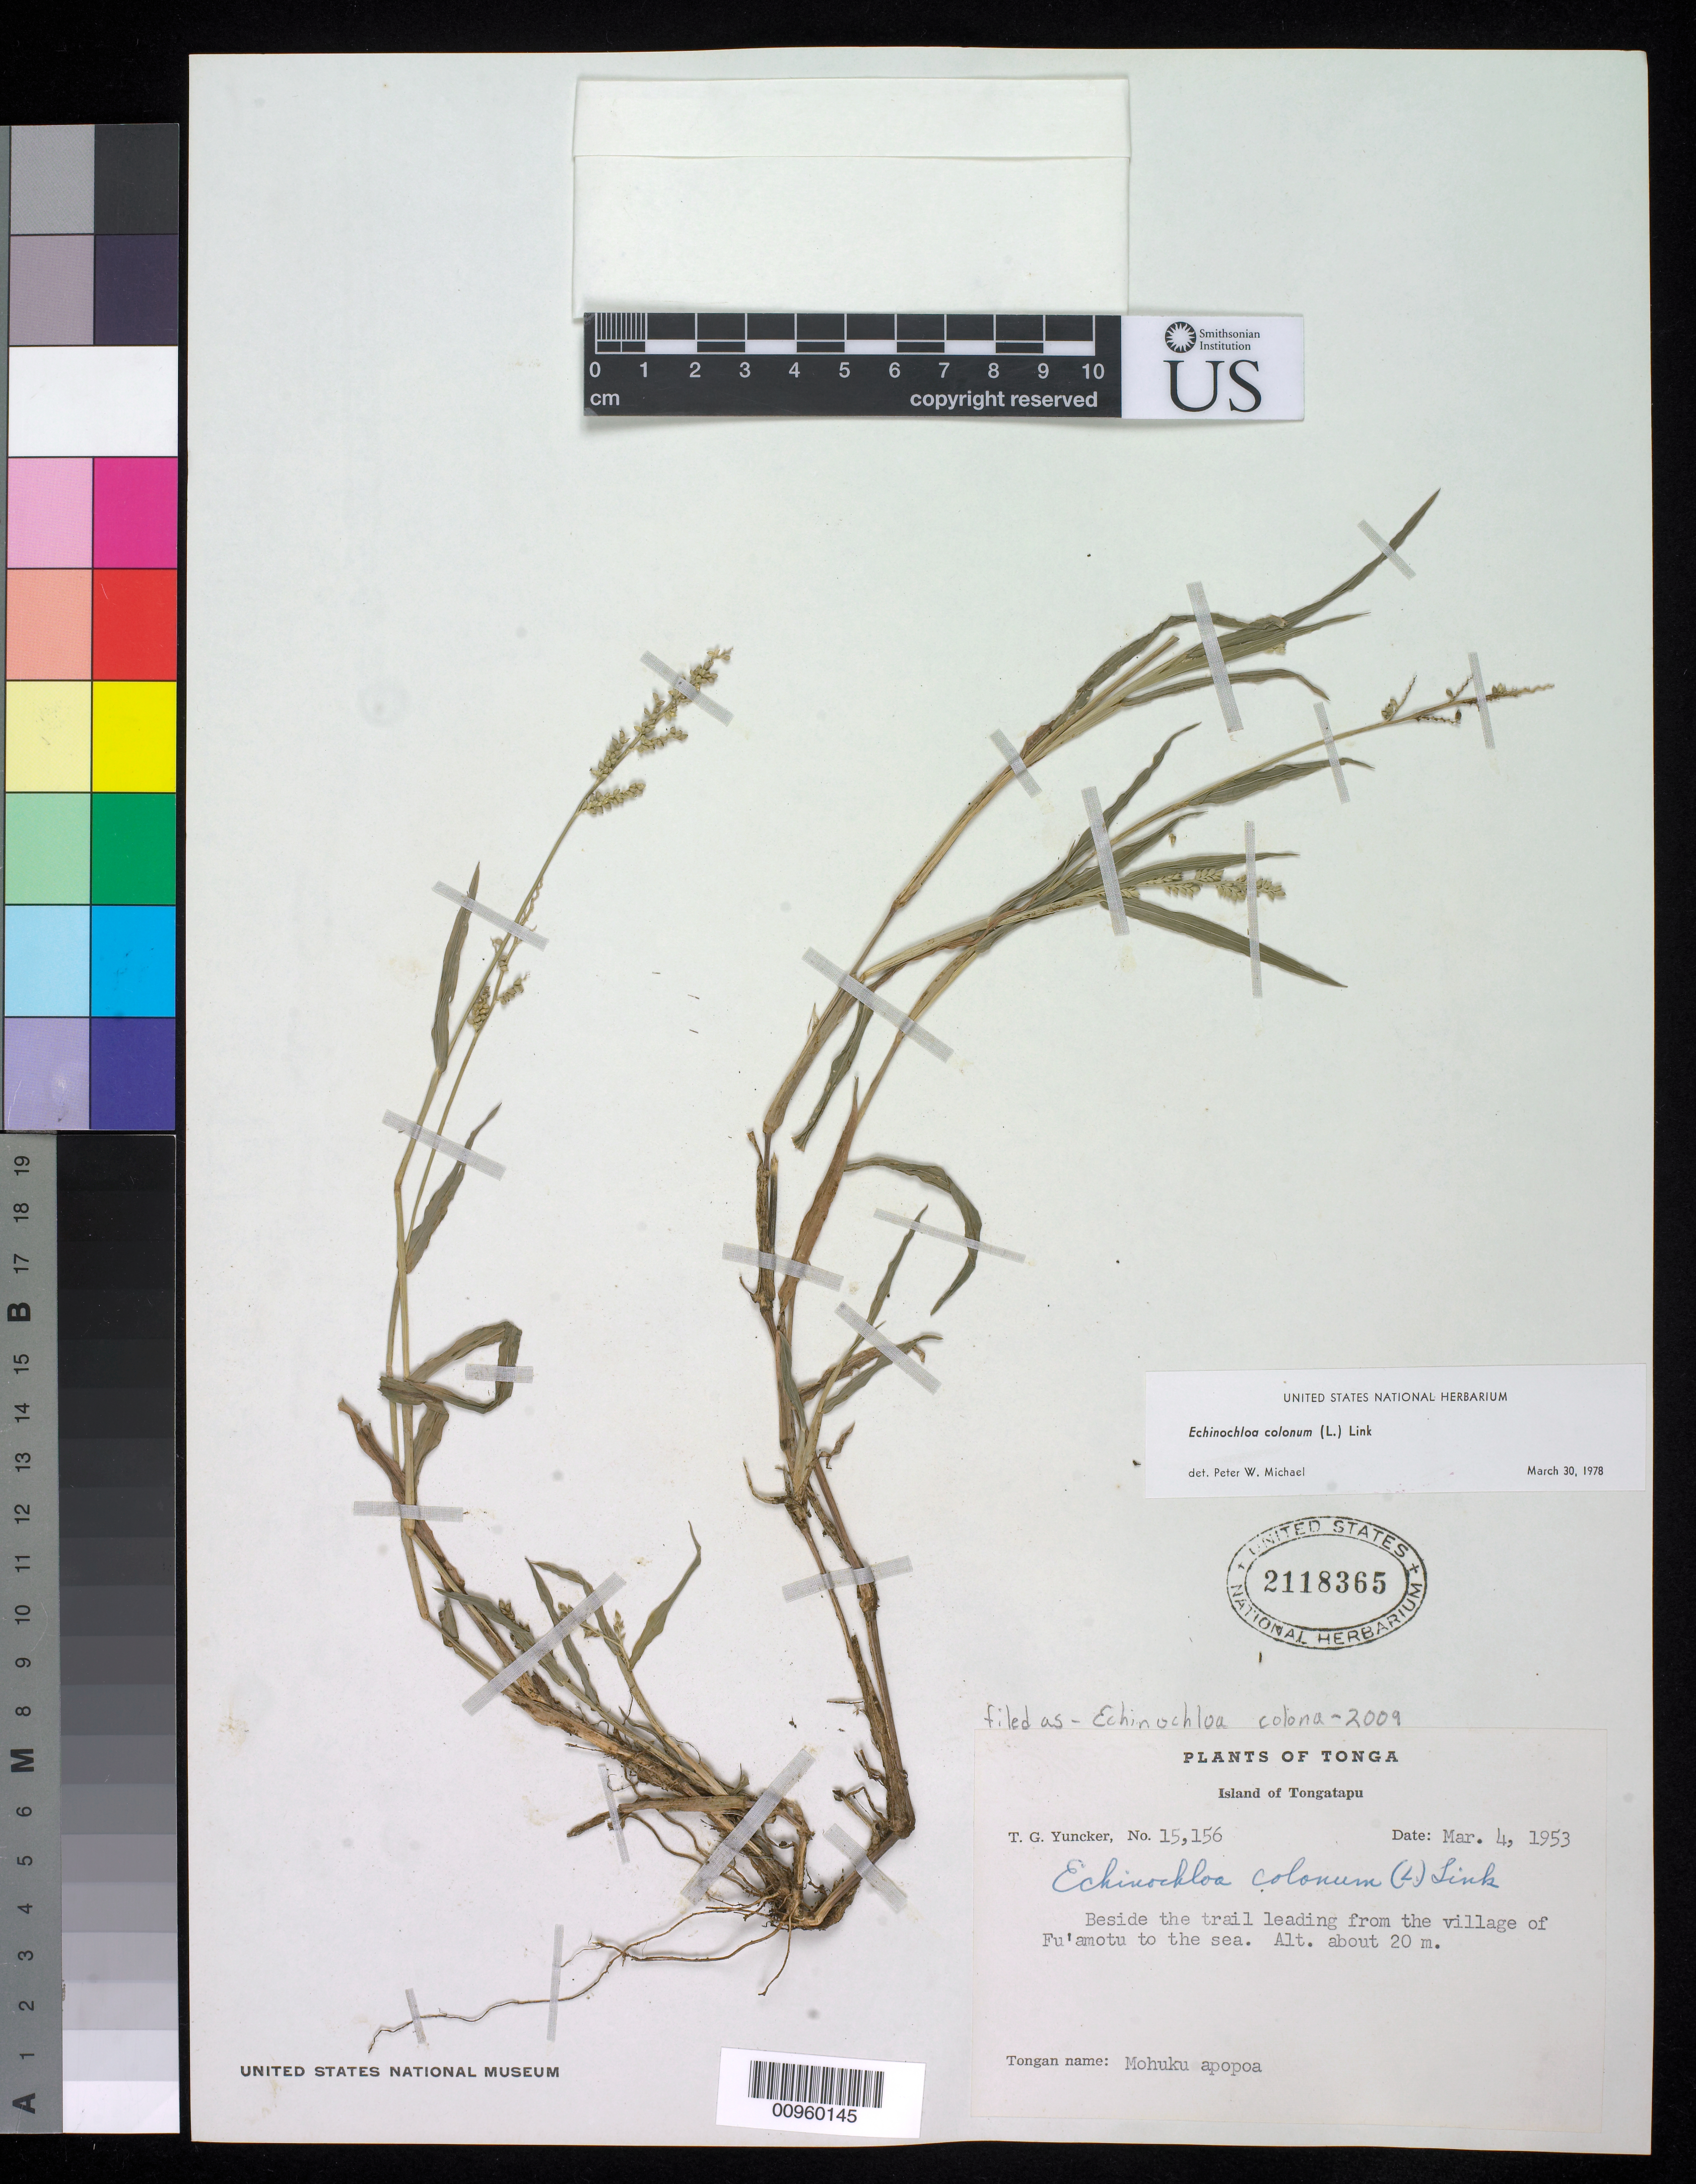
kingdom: Plantae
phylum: Tracheophyta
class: Liliopsida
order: Poales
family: Poaceae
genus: Echinochloa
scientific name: Echinochloa colona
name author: (L.) Link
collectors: T. G. Yuncker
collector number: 15156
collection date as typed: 04 Mar 1953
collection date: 1953-03-04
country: Tonga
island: Tongatapu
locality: Besides the trail leading from the village of Fu'amotu.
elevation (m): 20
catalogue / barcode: US 2118365